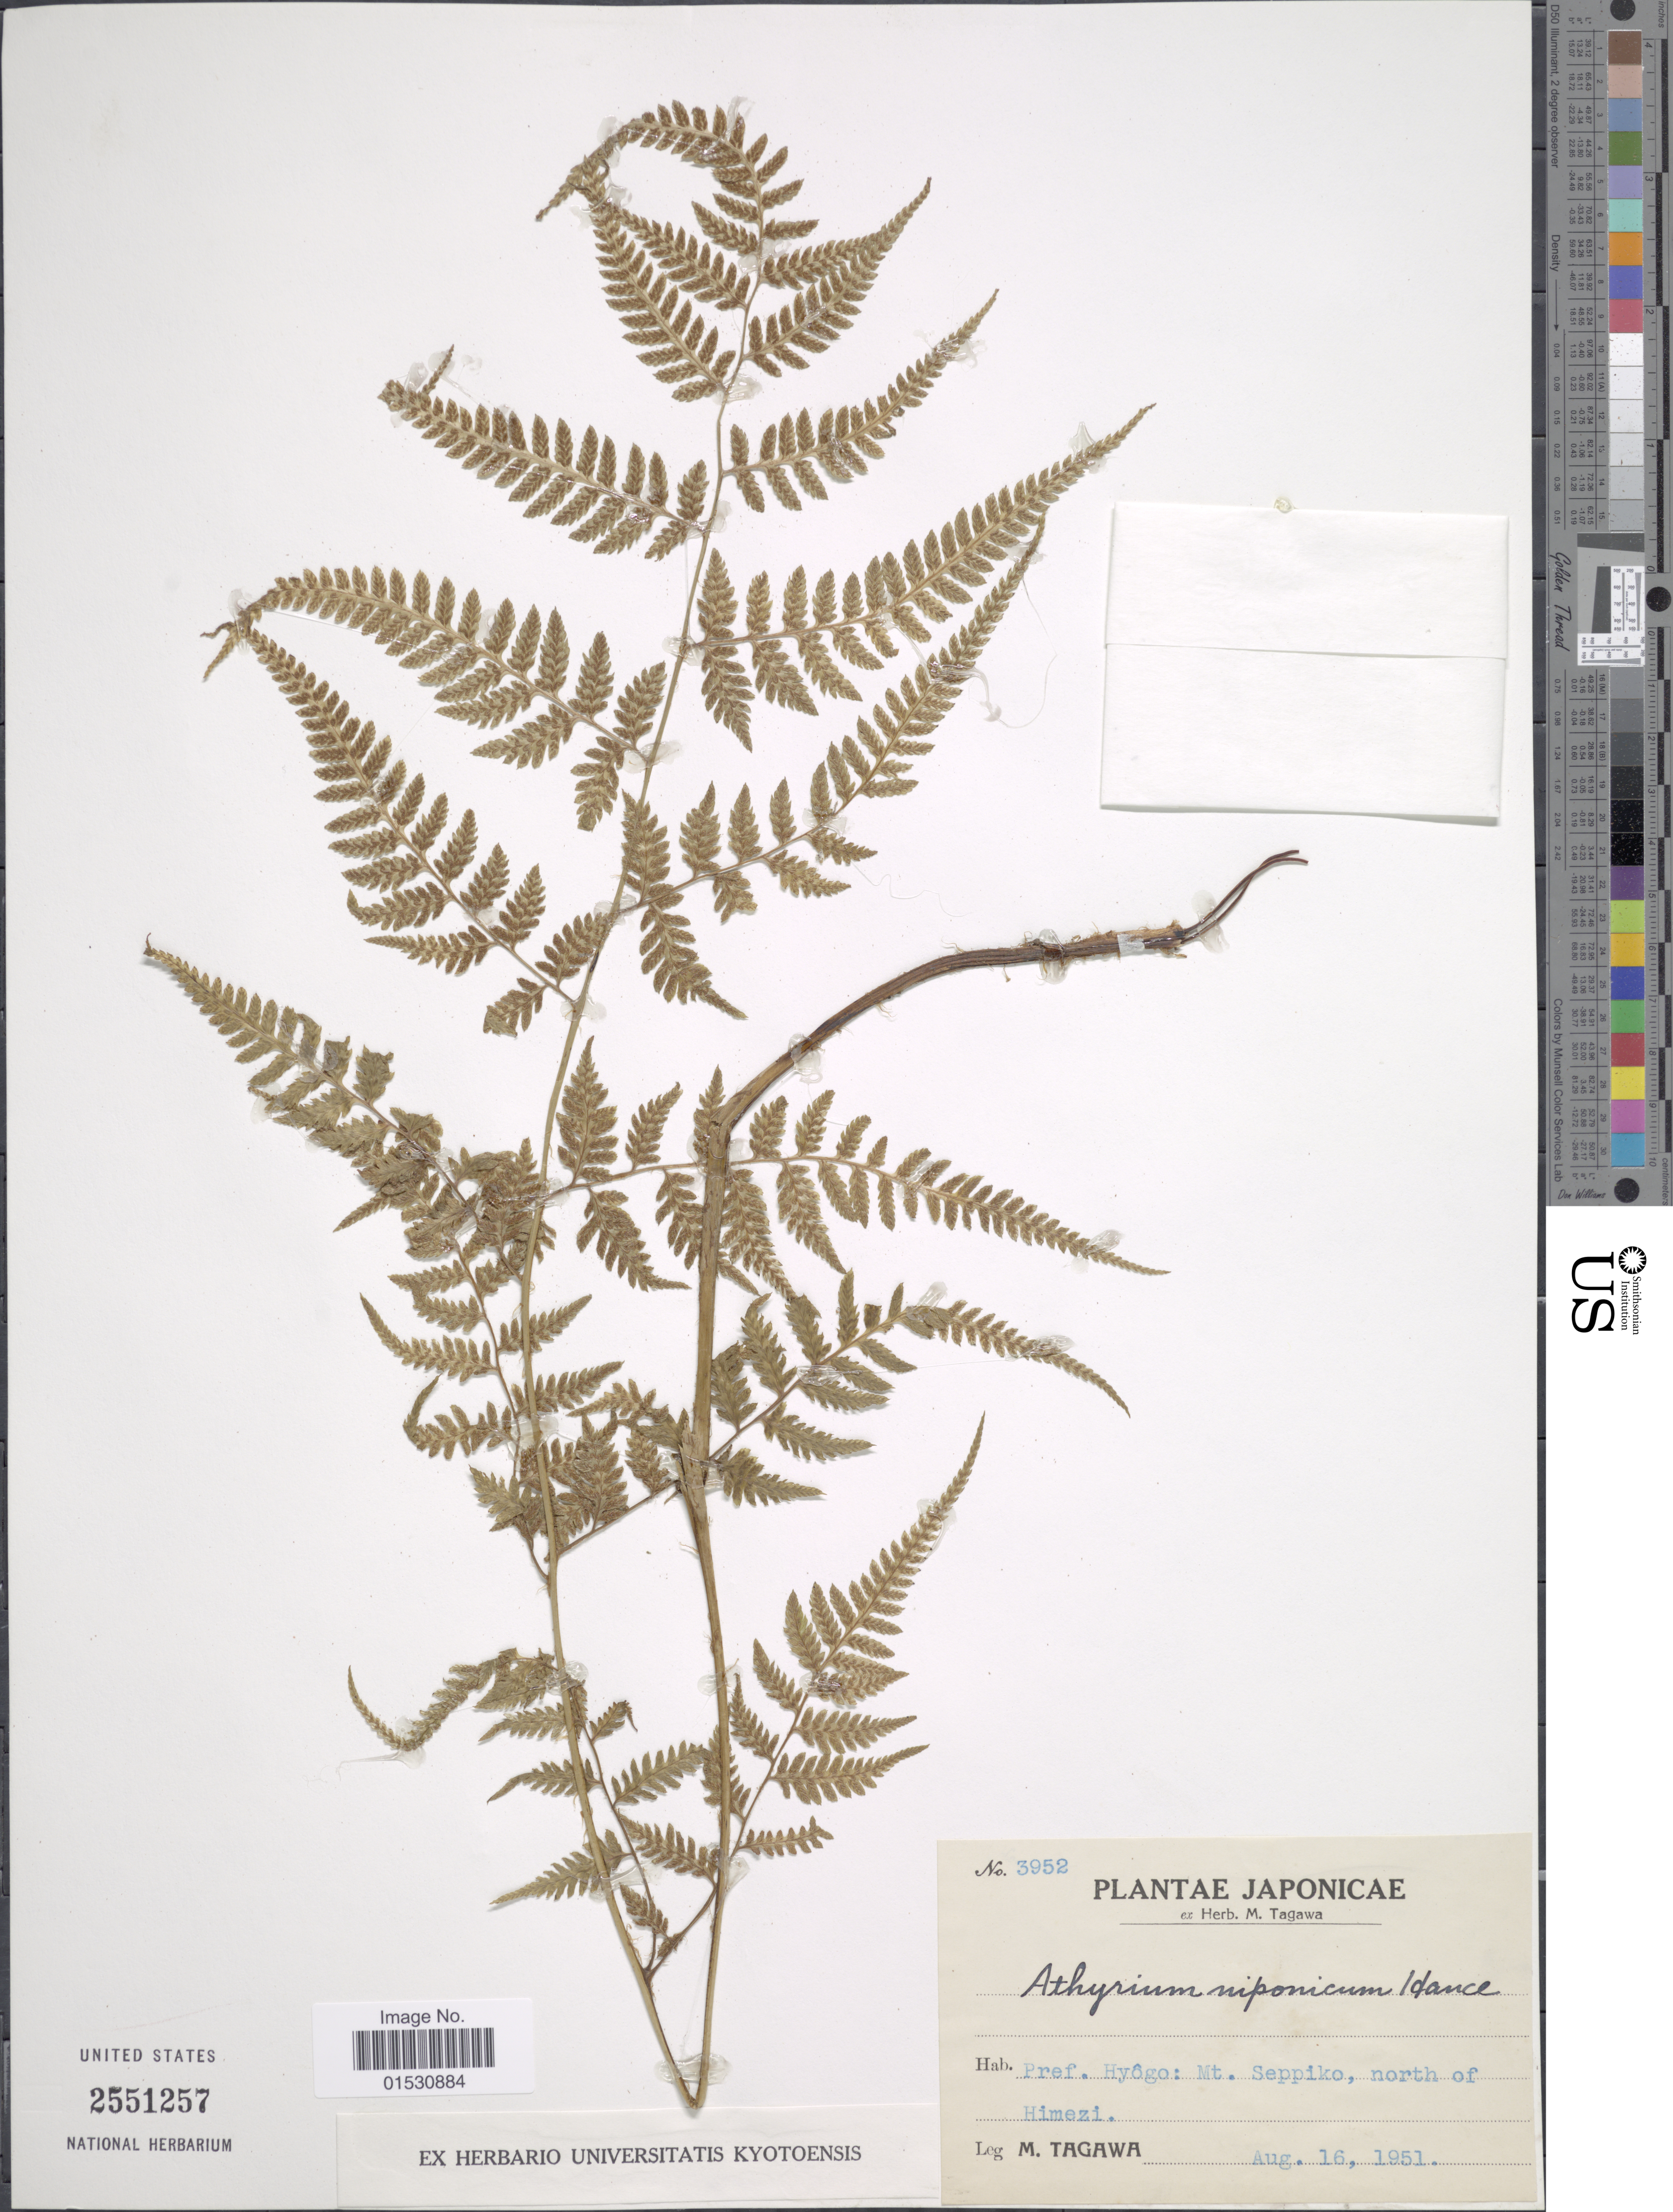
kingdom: Plantae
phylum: Tracheophyta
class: Polypodiopsida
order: Polypodiales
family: Athyriaceae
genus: Athyrium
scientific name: Athyrium nipponicum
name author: (Mett.) Hance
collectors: M. Tagawa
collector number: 3952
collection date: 1951-08-16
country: Japan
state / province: Hyogo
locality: Japonicae. Pref. Hyogo: Mt. Seppiko, north of Himezi.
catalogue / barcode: US 2551257